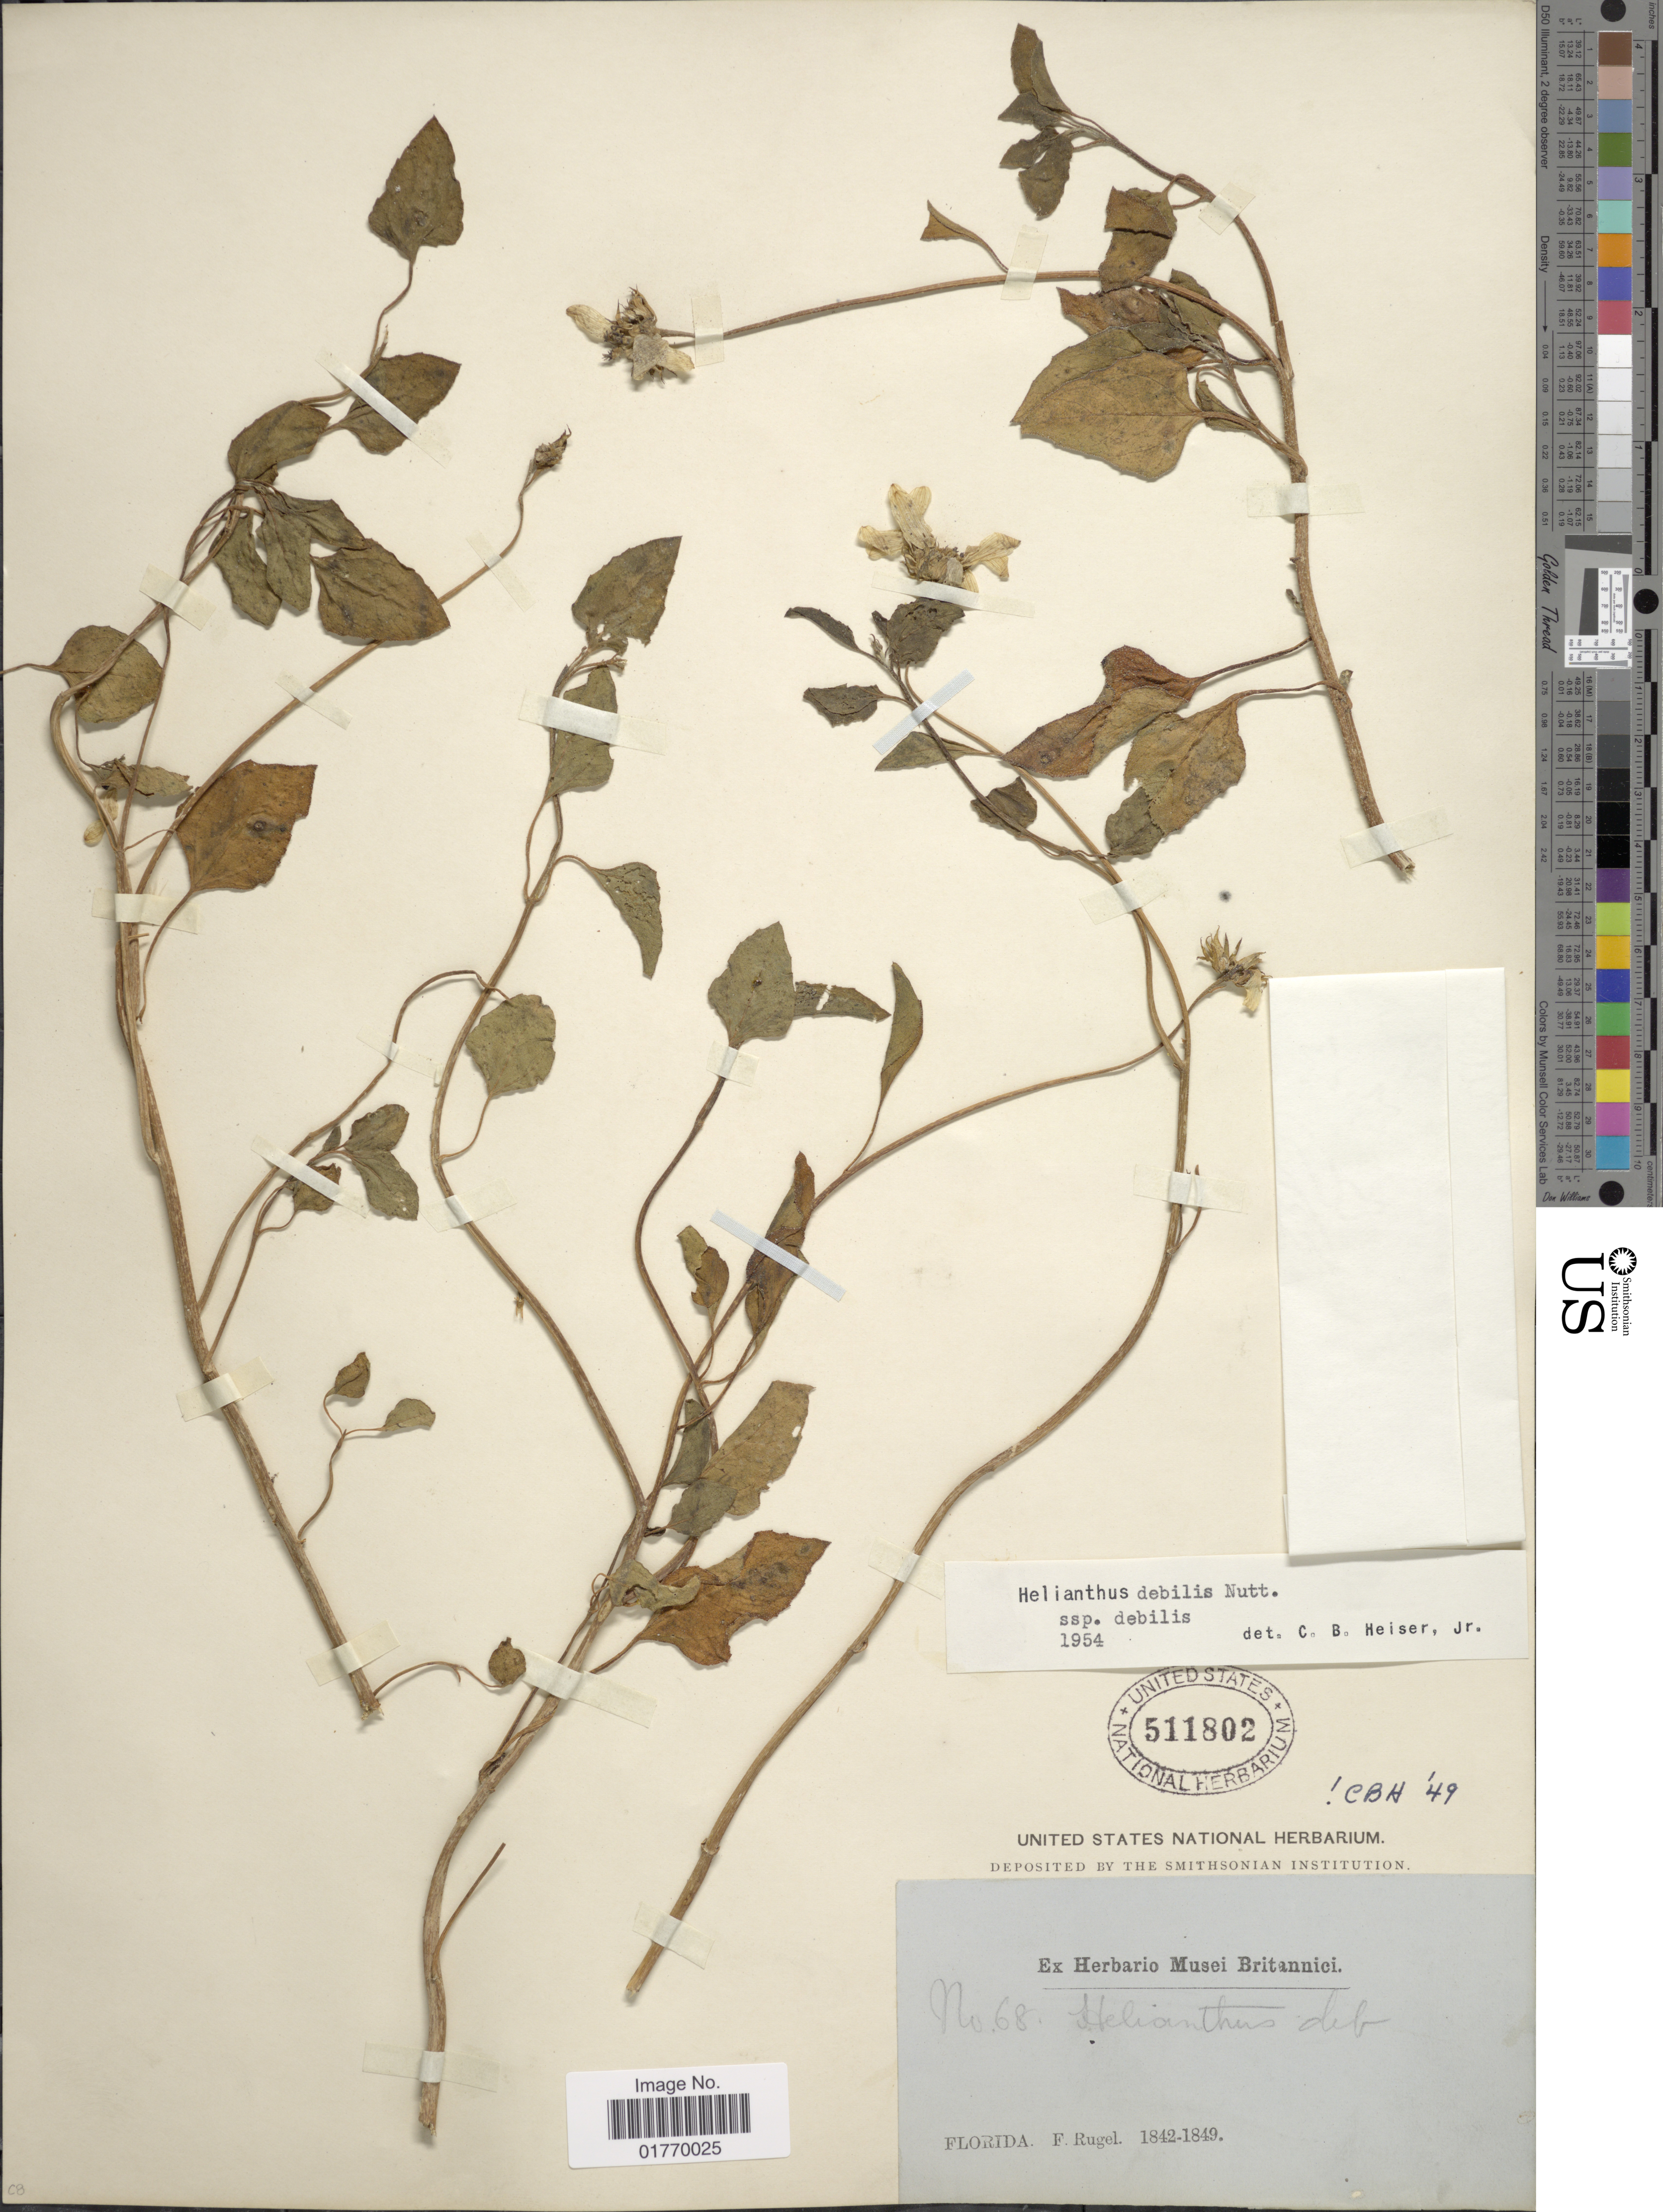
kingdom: Plantae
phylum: Tracheophyta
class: Magnoliopsida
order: Asterales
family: Asteraceae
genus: Helianthus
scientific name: Helianthus debilis subsp. debilis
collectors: F. Rugel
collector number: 68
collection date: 1842/1849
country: United States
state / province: Florida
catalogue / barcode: US 511802